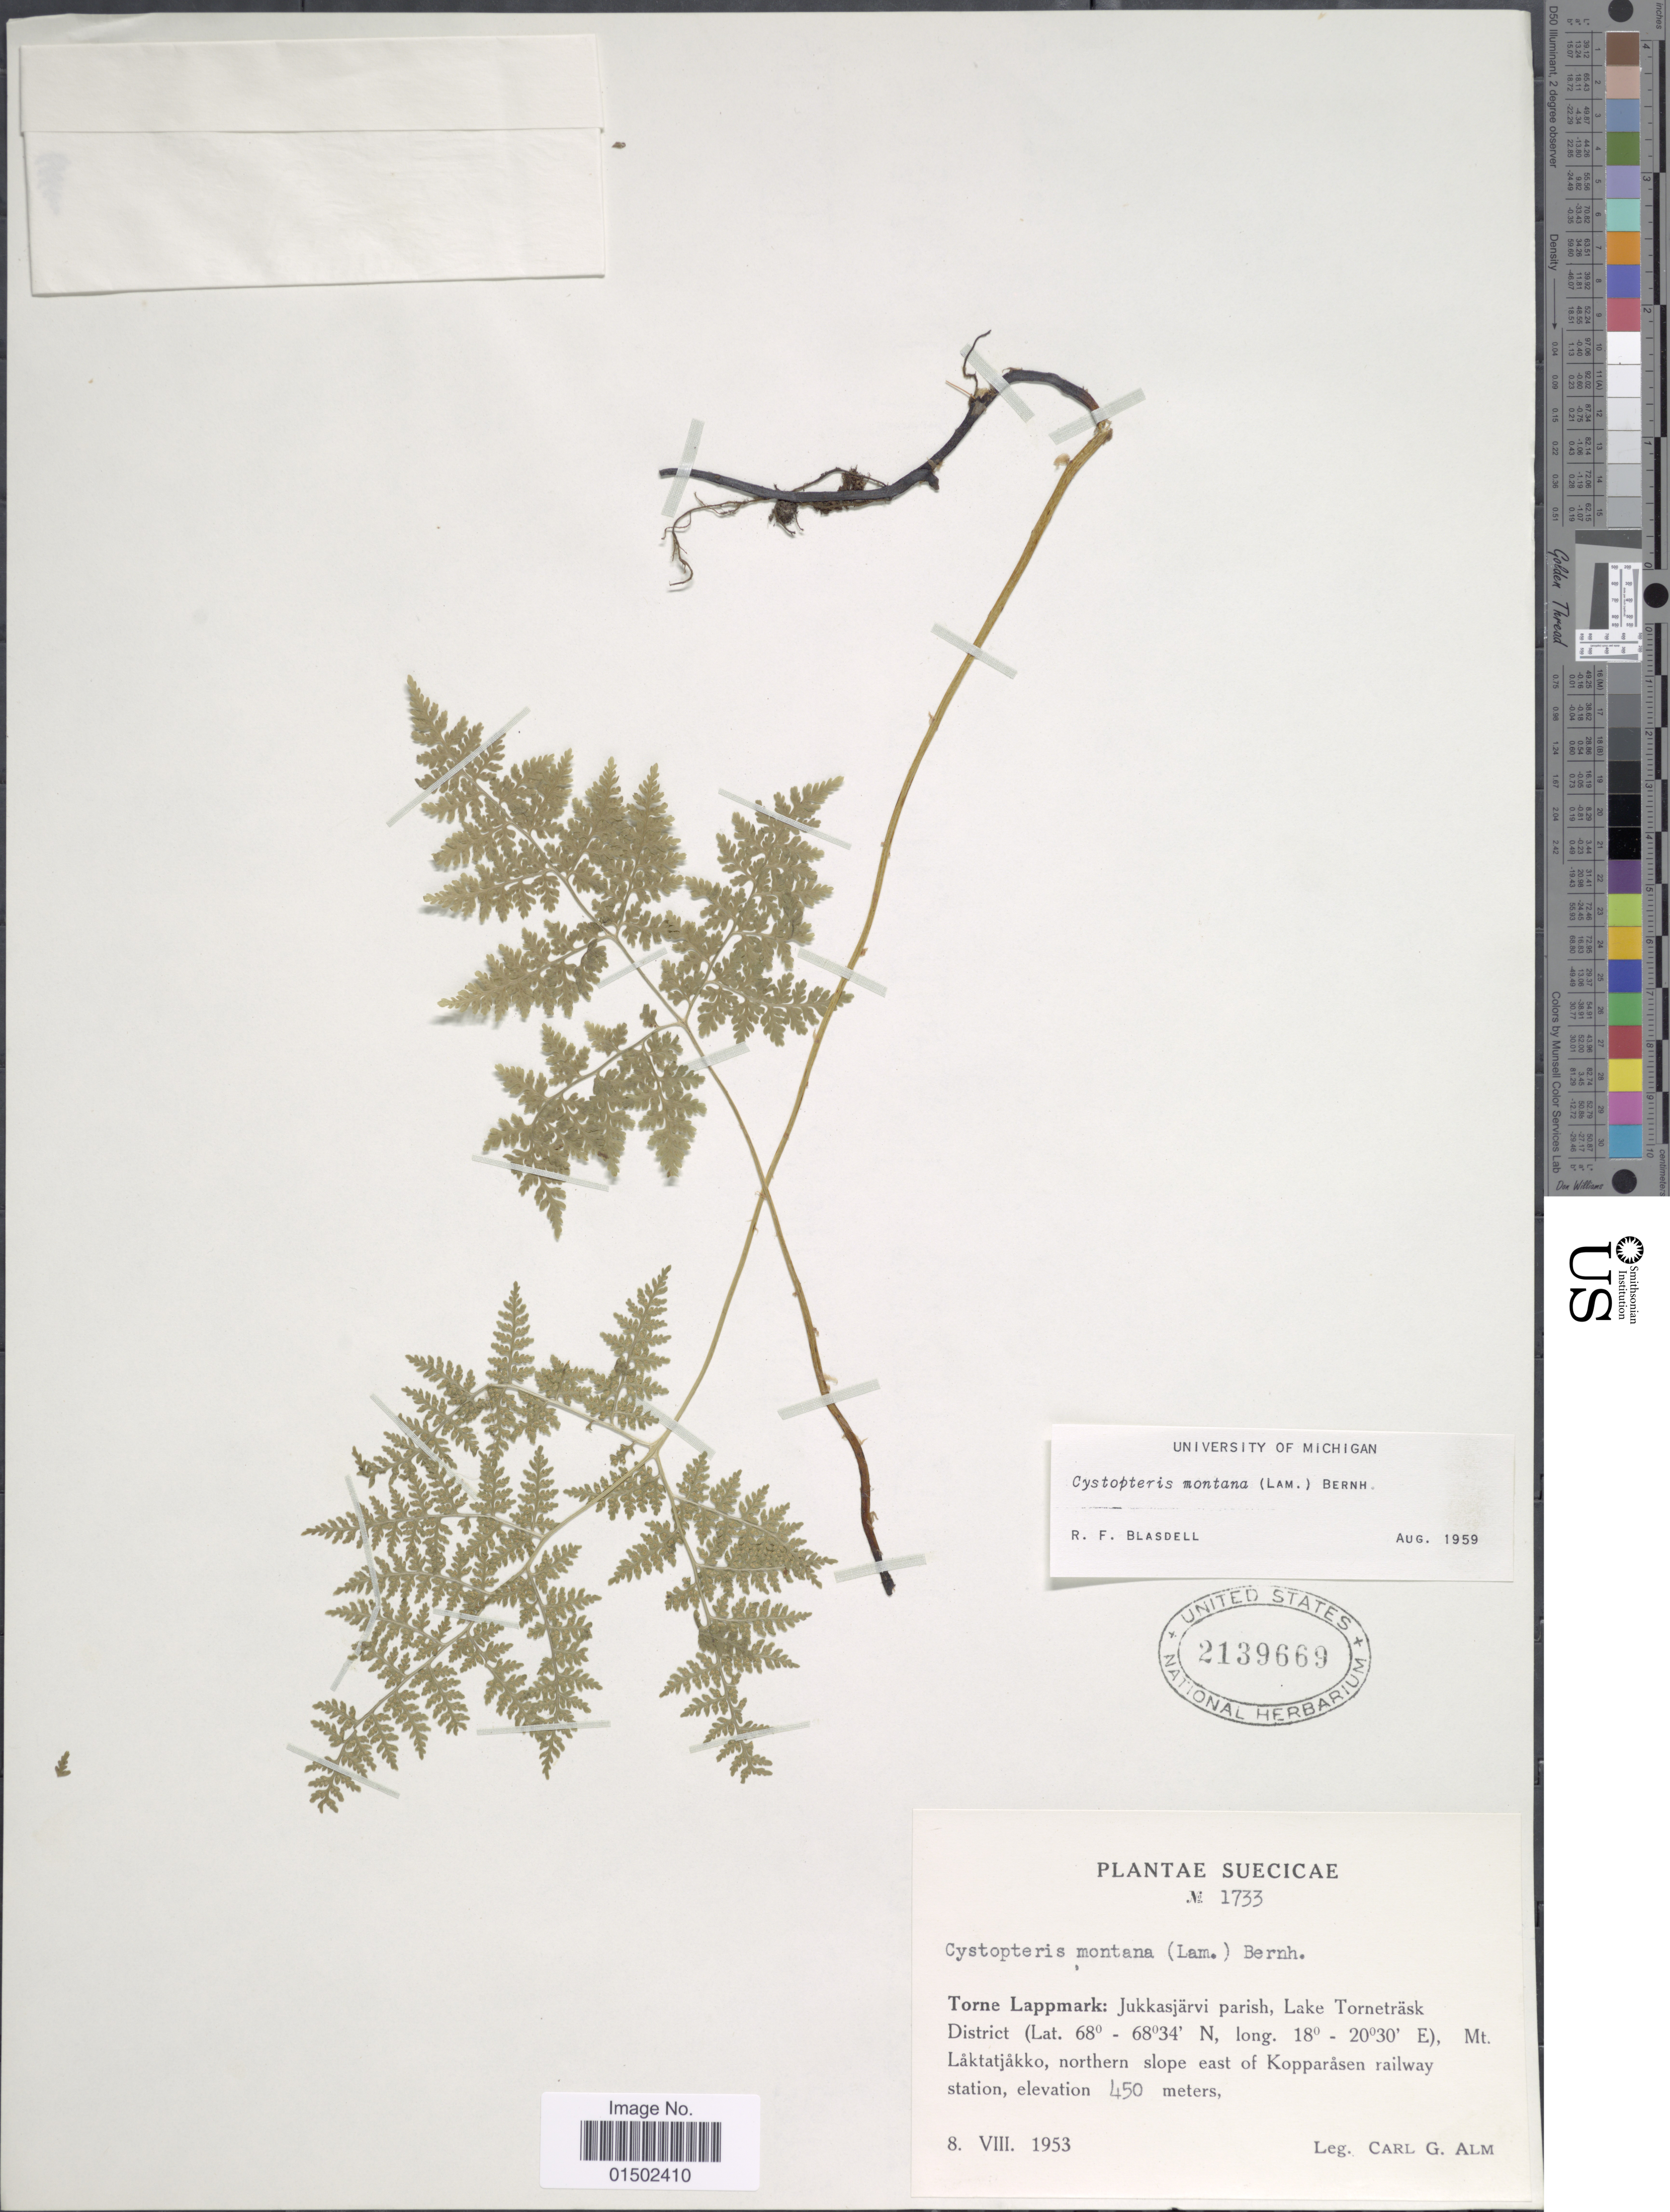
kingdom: Plantae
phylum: Tracheophyta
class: Polypodiopsida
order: Polypodiales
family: Cystopteridaceae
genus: Cystopteris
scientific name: Cystopteris montana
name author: (Lam.) Desv.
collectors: C. G. Alm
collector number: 1733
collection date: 1953-08-08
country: Sweden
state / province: Norrbotten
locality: Suecicae. Torne Lappmark: Jukkasjarvi parish, Lake Tornetrask District, Mt. Laktatjakko, northern slope east of Kopparasen railway station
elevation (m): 450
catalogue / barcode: US 2139669